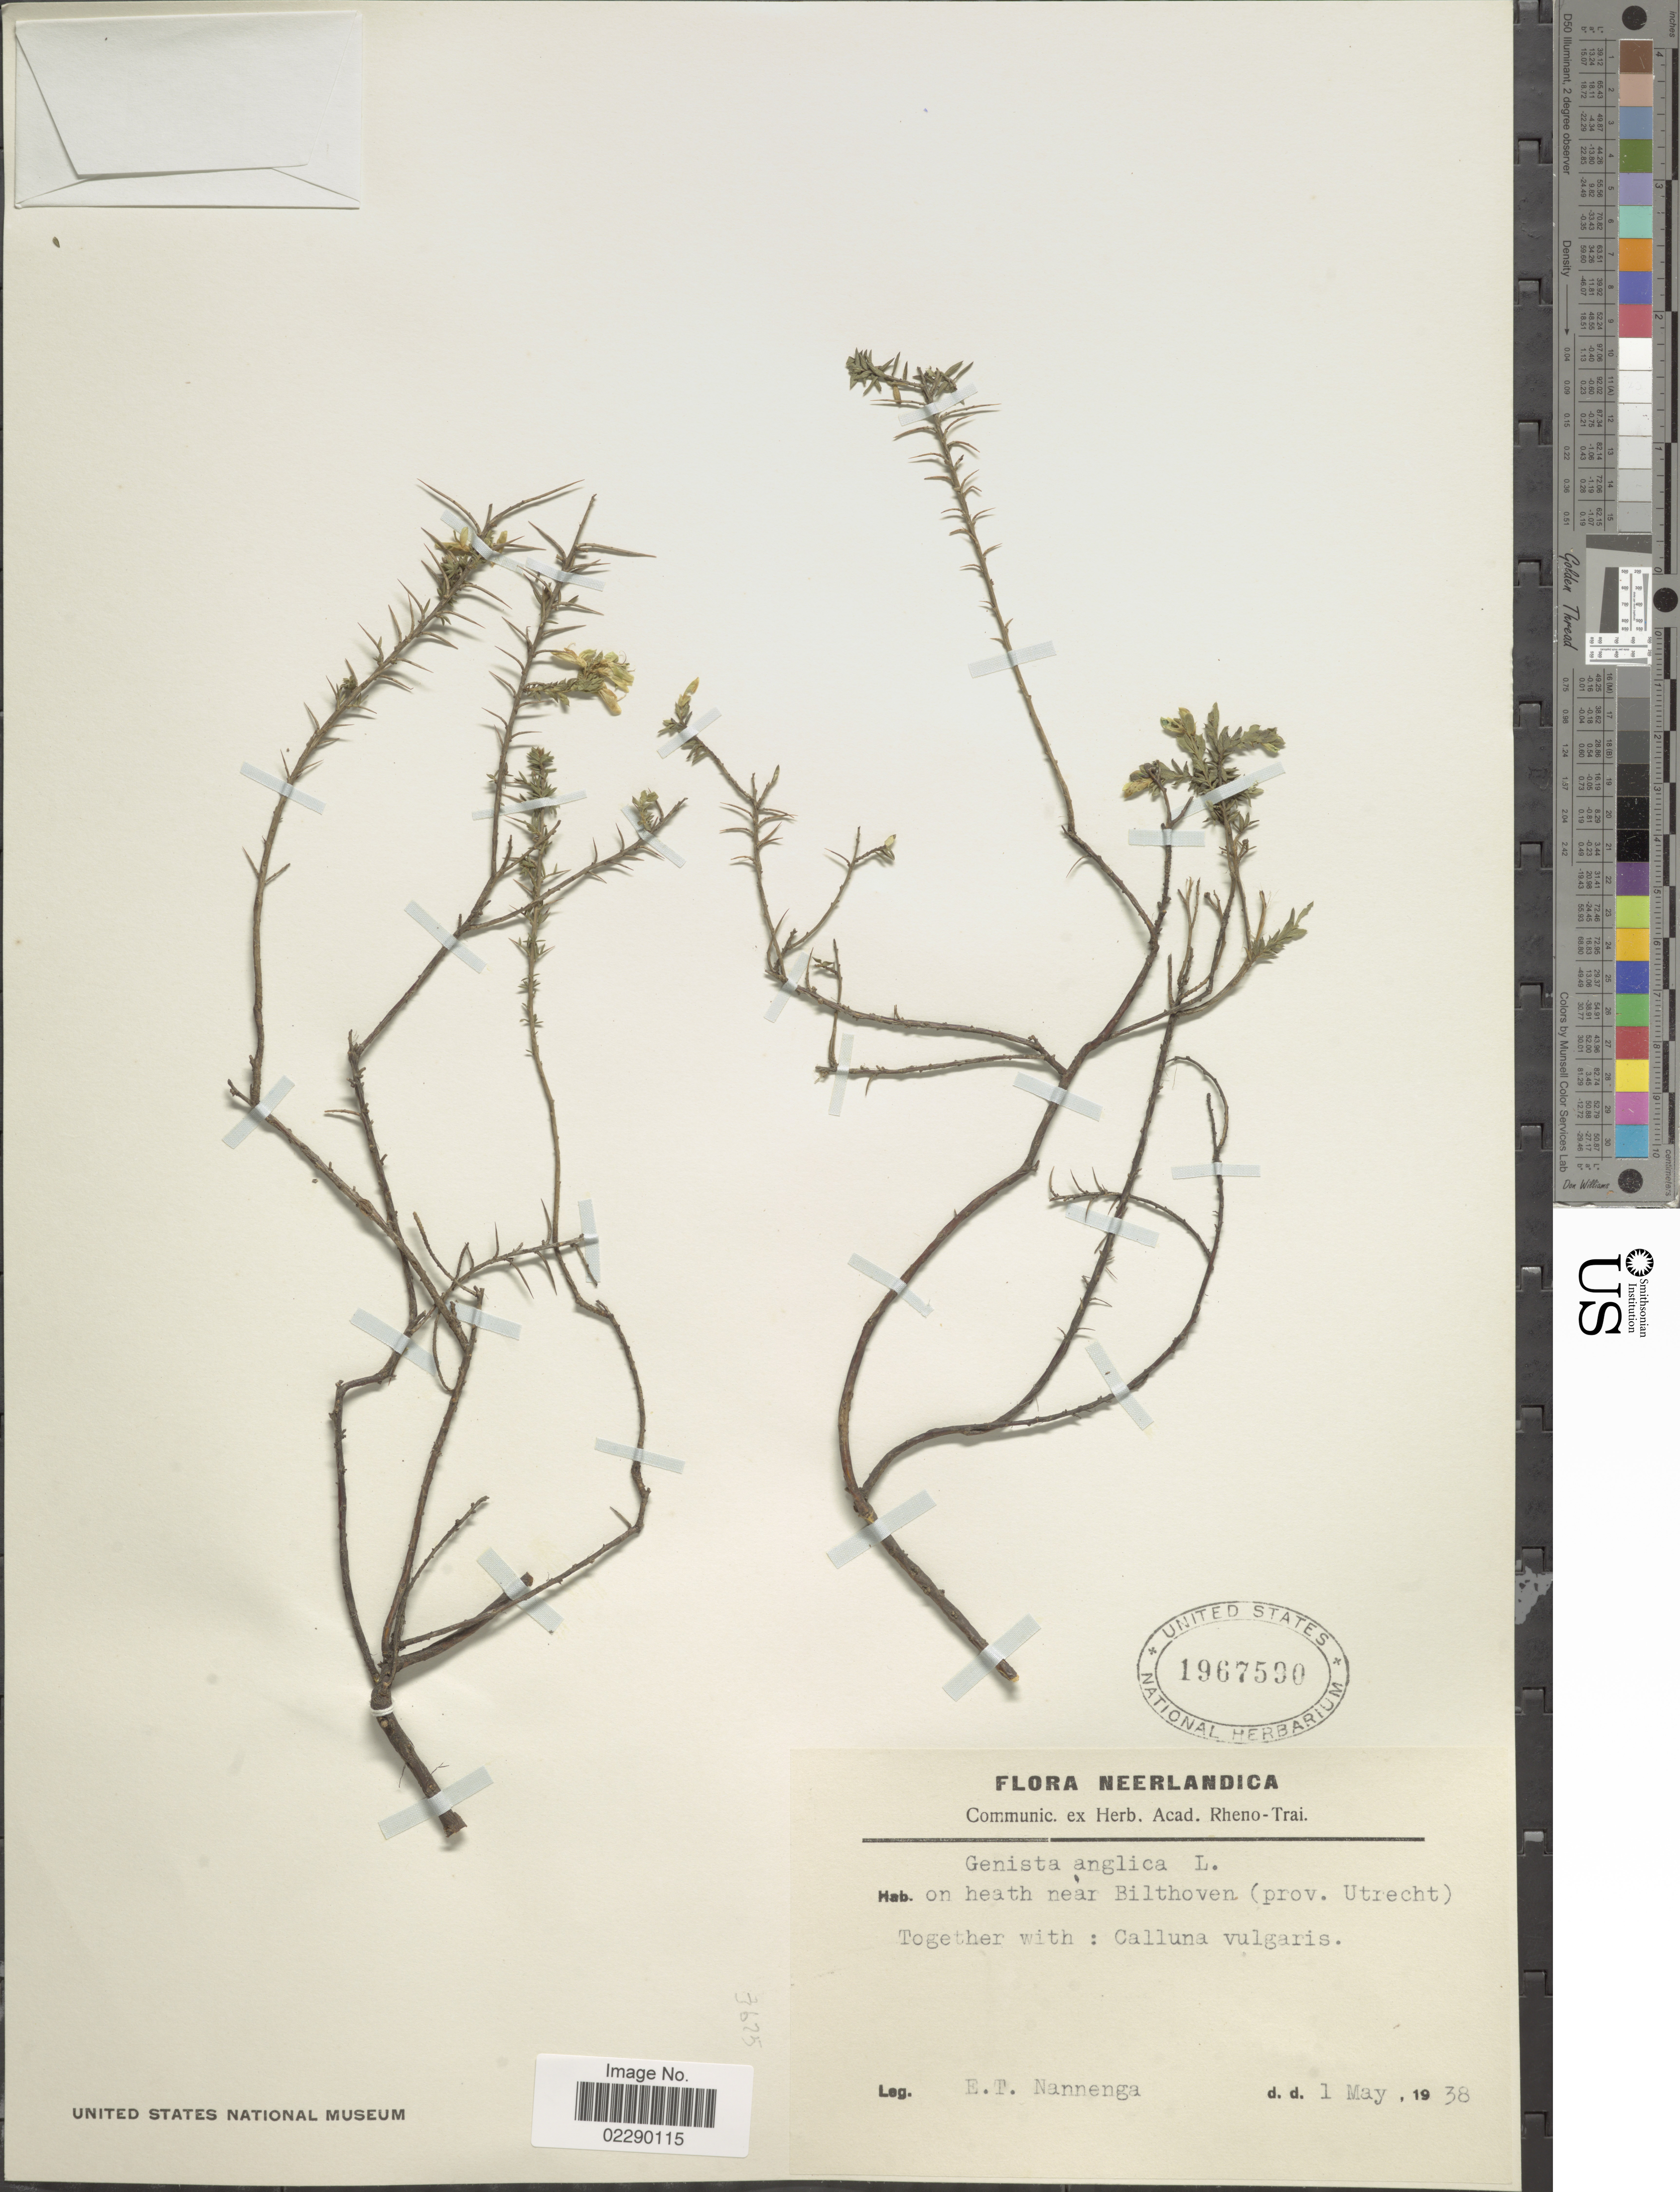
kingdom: Plantae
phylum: Tracheophyta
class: Magnoliopsida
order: Fabales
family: Fabaceae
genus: Genista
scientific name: Genista anglica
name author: L.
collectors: E. Nannenga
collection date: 1938-05-01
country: Netherlands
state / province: Utrecht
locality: On heath near Bilthoven (prov. Utrecht)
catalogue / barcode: US 1967590